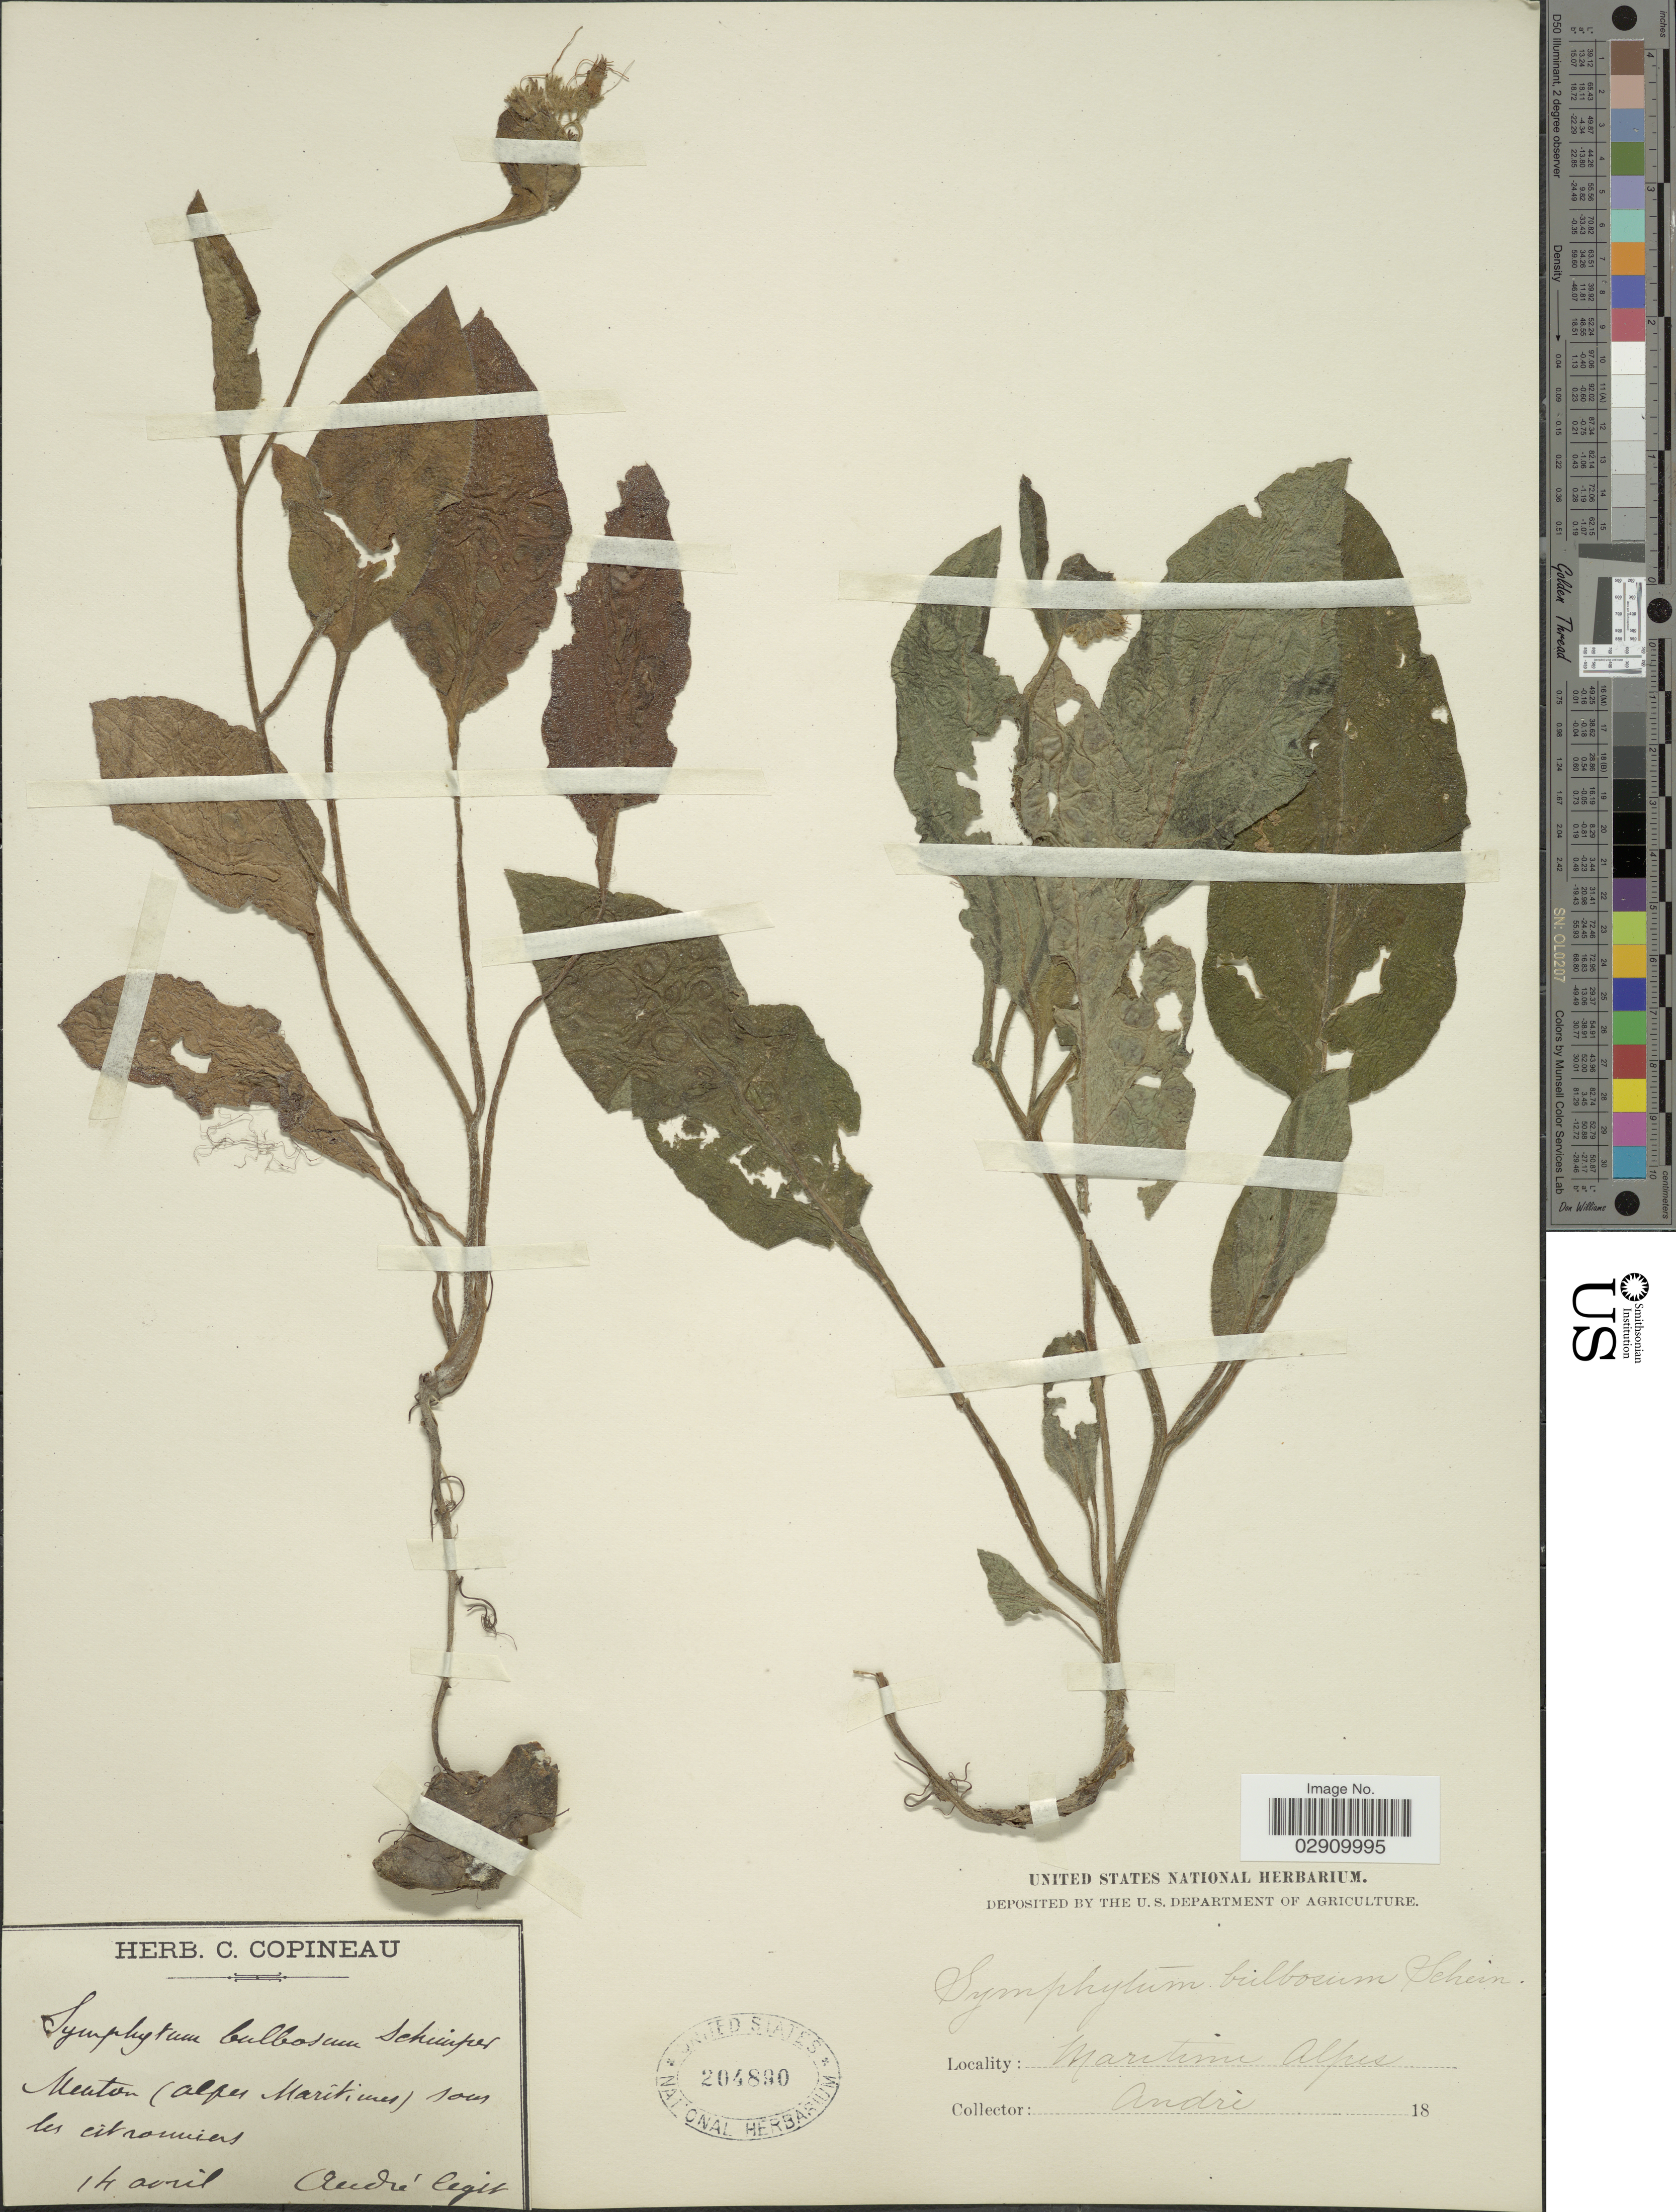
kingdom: Plantae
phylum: Tracheophyta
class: Magnoliopsida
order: Boraginales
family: Boraginaceae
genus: Symphytum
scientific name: Symphytum bulbosum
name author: Schimp.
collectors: André, --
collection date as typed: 14 avril 18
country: France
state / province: Provence-Alpes-Côte d'Azur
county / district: Alpes-Maritimes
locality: Menton (alpes Maritimes) sous les citromiers, Maritimes Alpes.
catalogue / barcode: US 204890